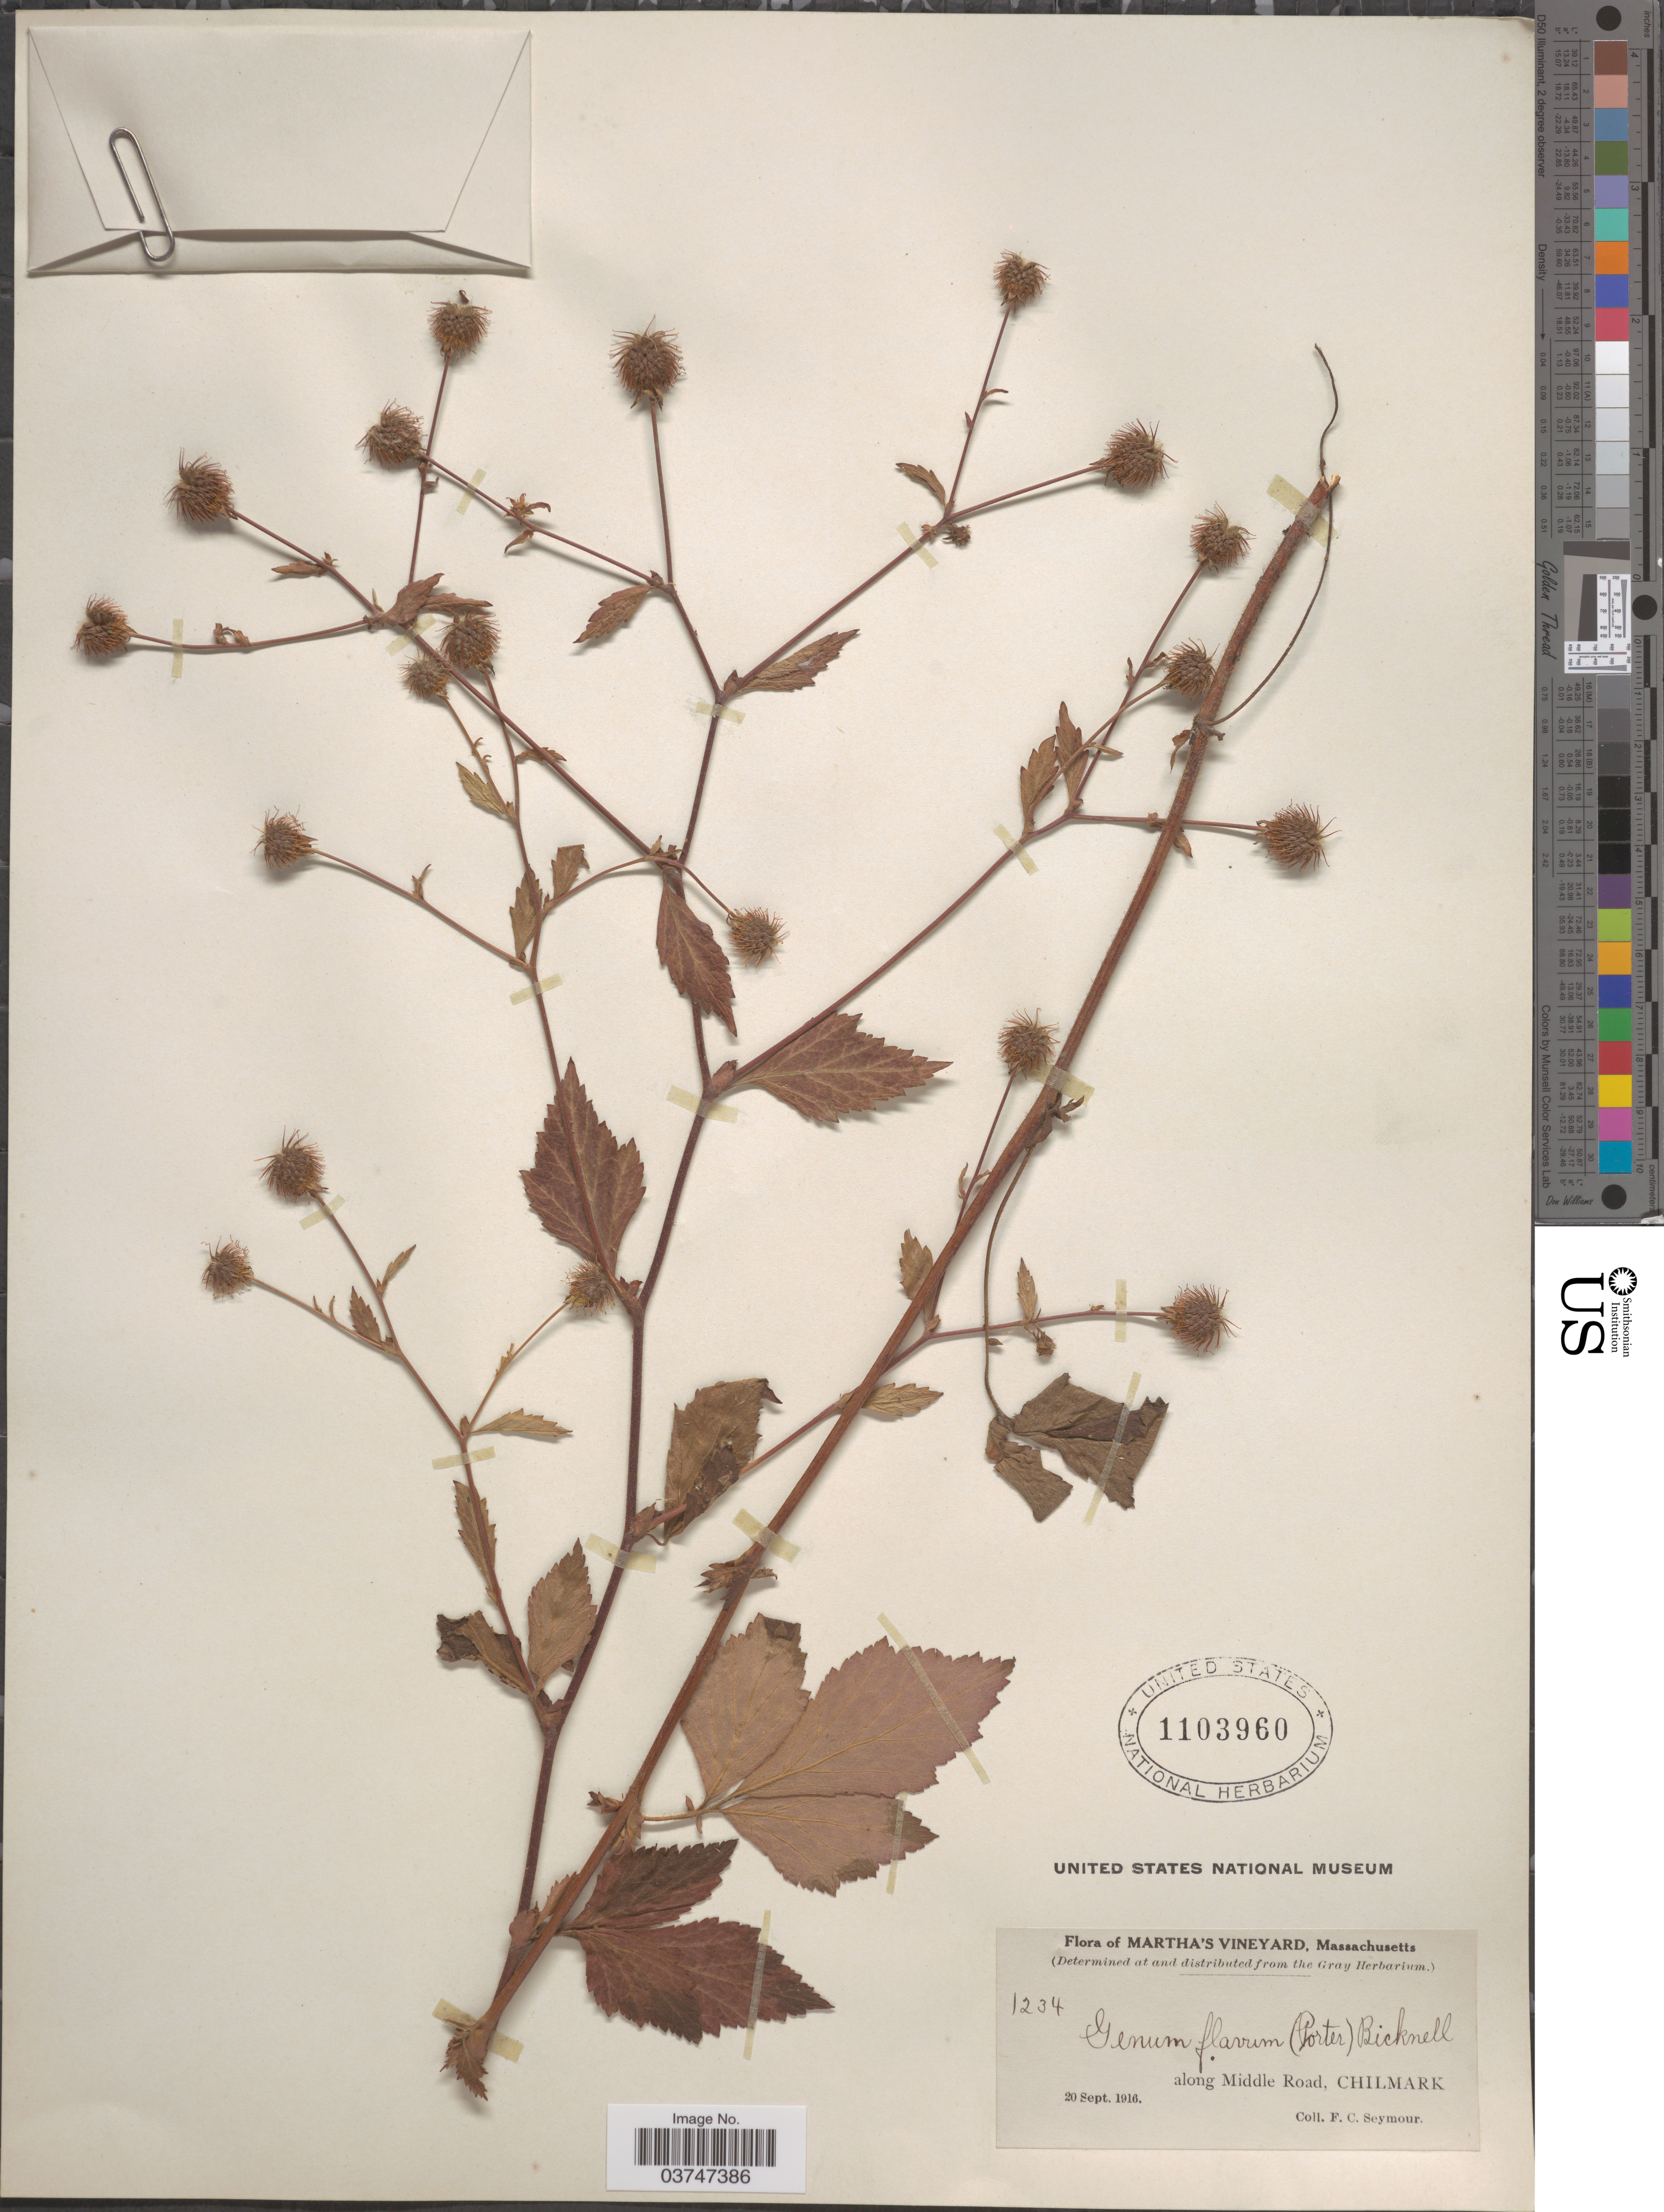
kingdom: Plantae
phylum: Tracheophyta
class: Magnoliopsida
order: Rosales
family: Rosaceae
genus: Geum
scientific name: Geum hirsutum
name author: Muhl. ex Link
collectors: F. C. Seymour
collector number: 1234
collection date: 1916-09-20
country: United States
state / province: Massachusetts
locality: Martha's Vineyard. Along Middle Road, Chillmark.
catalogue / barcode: US 1103960